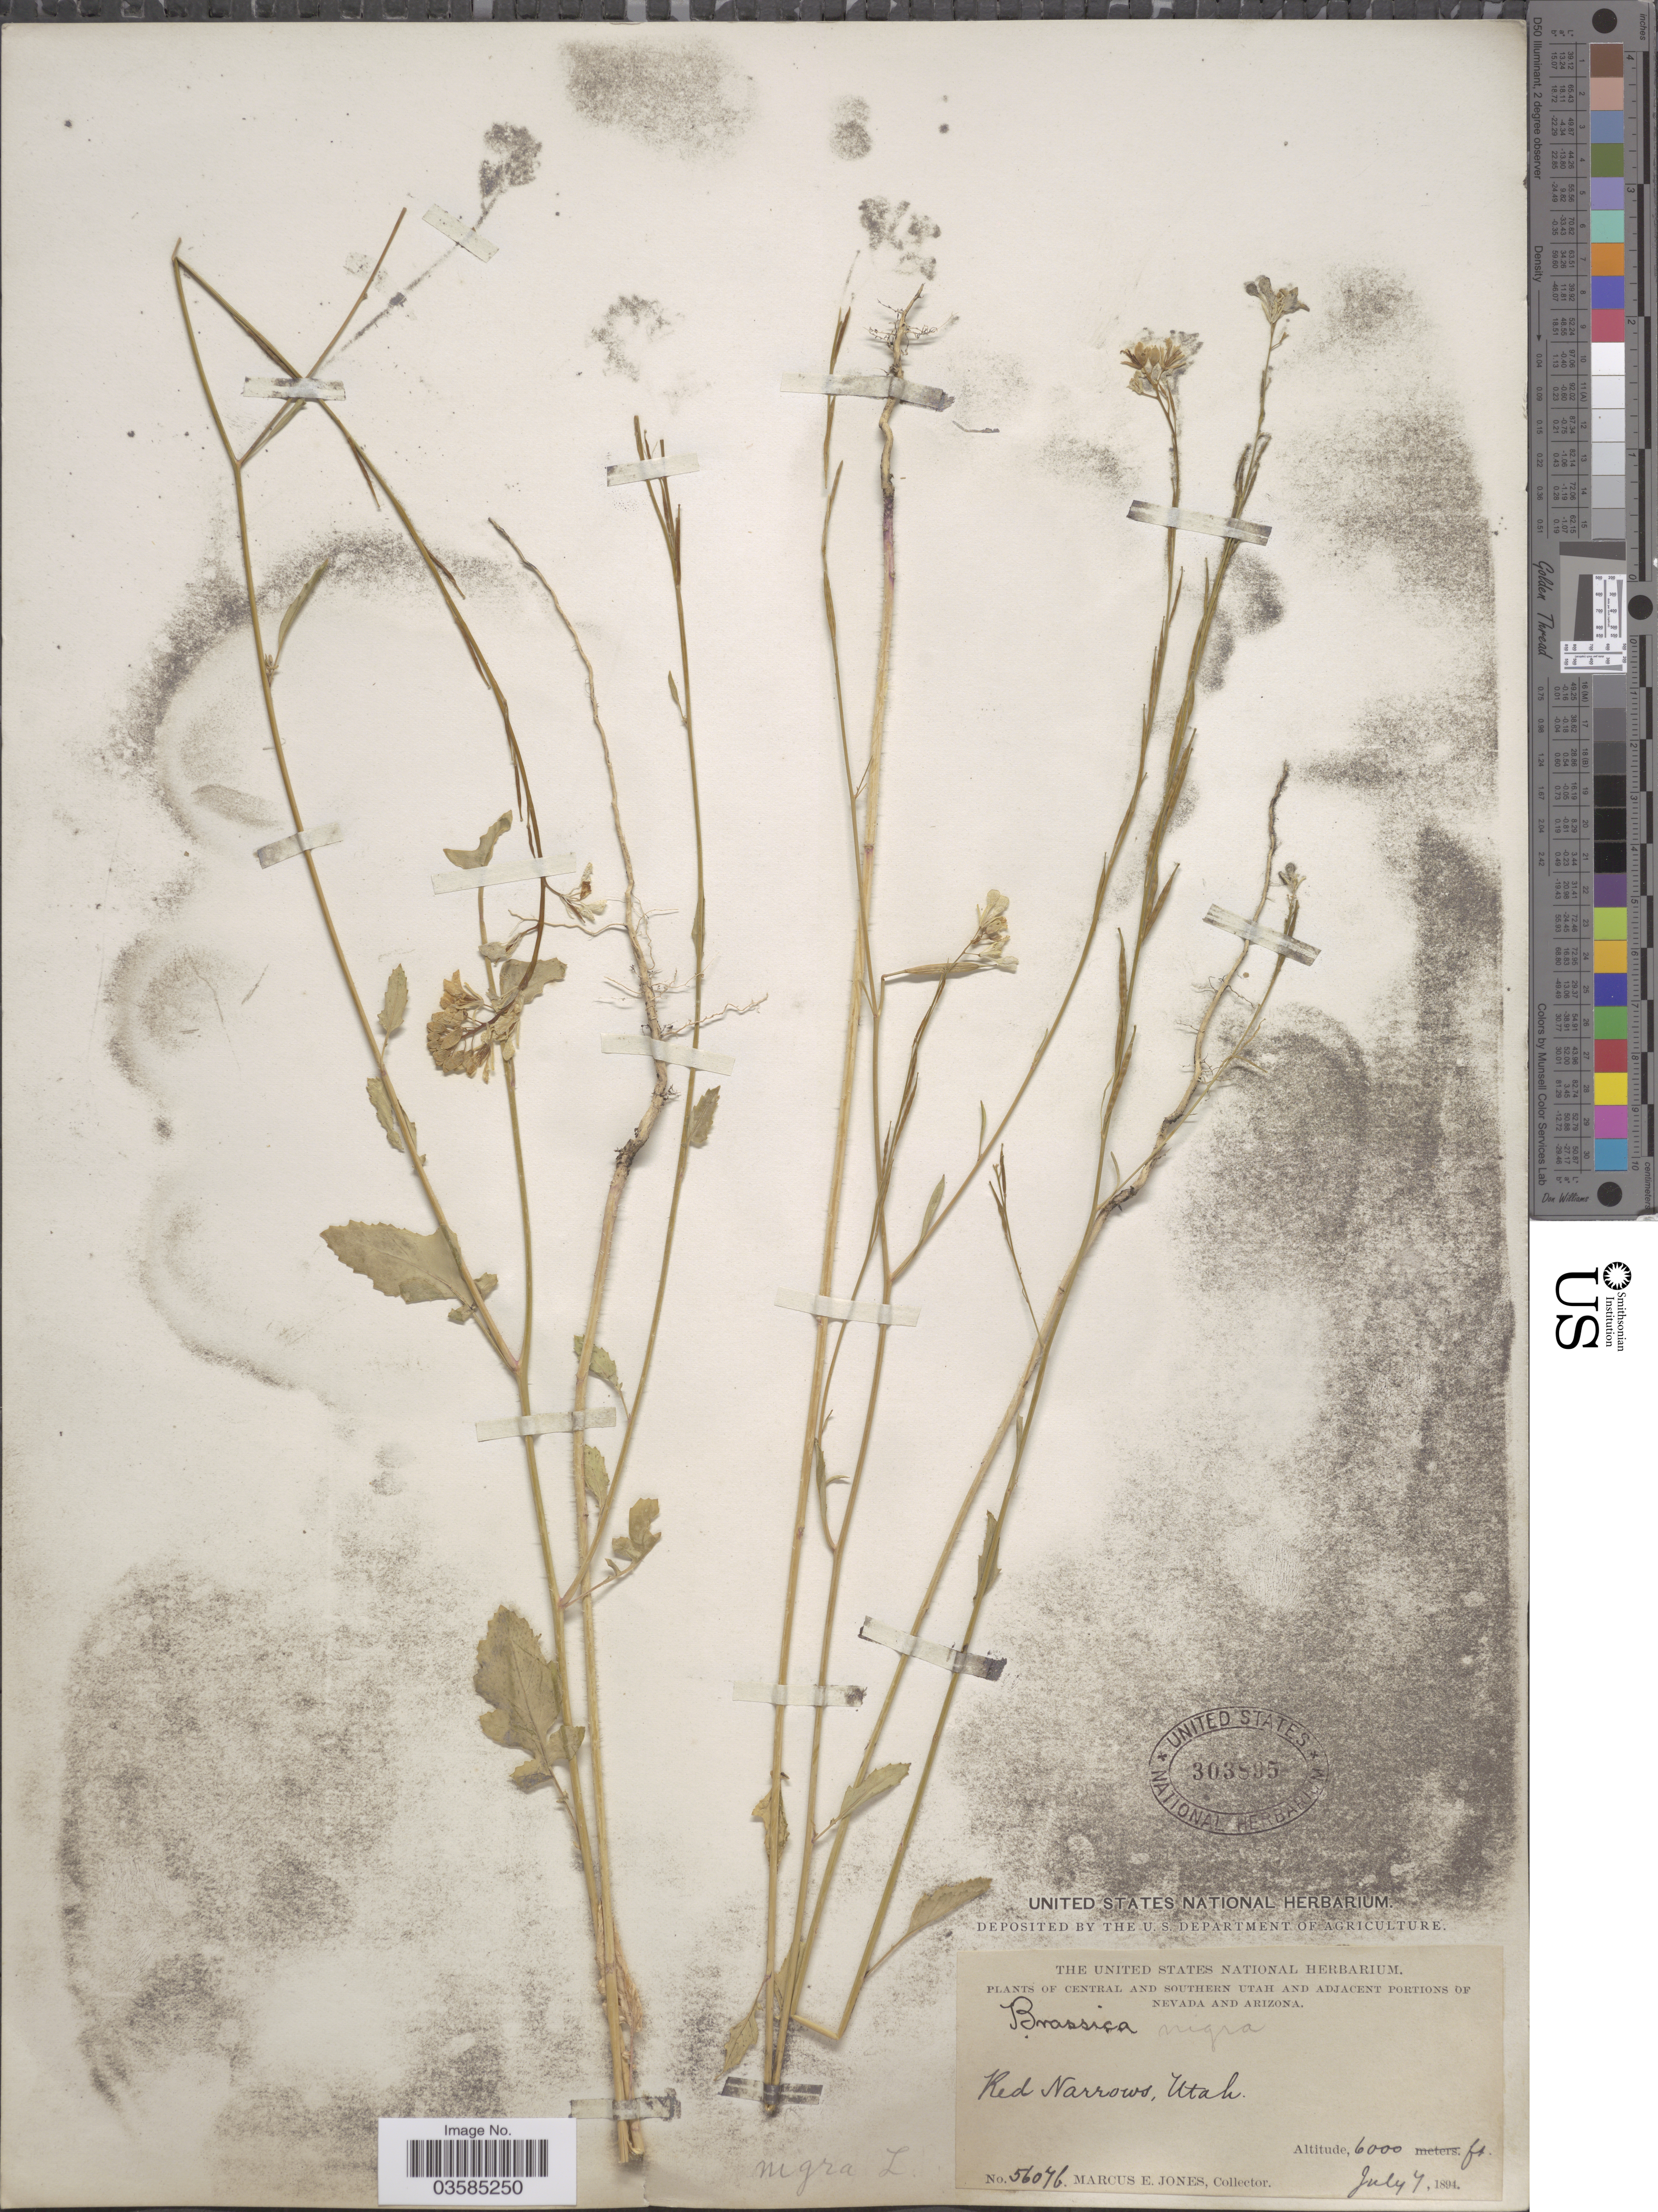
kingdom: Plantae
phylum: Tracheophyta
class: Magnoliopsida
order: Brassicales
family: Brassicaceae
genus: Brassica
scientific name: Brassica nigra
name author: (L.) W.D.J. Koch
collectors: M. E. Jones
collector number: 56046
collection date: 1894-07-04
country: United States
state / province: Utah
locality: Central and Southern Utah. Red Narrow.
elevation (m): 1829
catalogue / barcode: US 303895